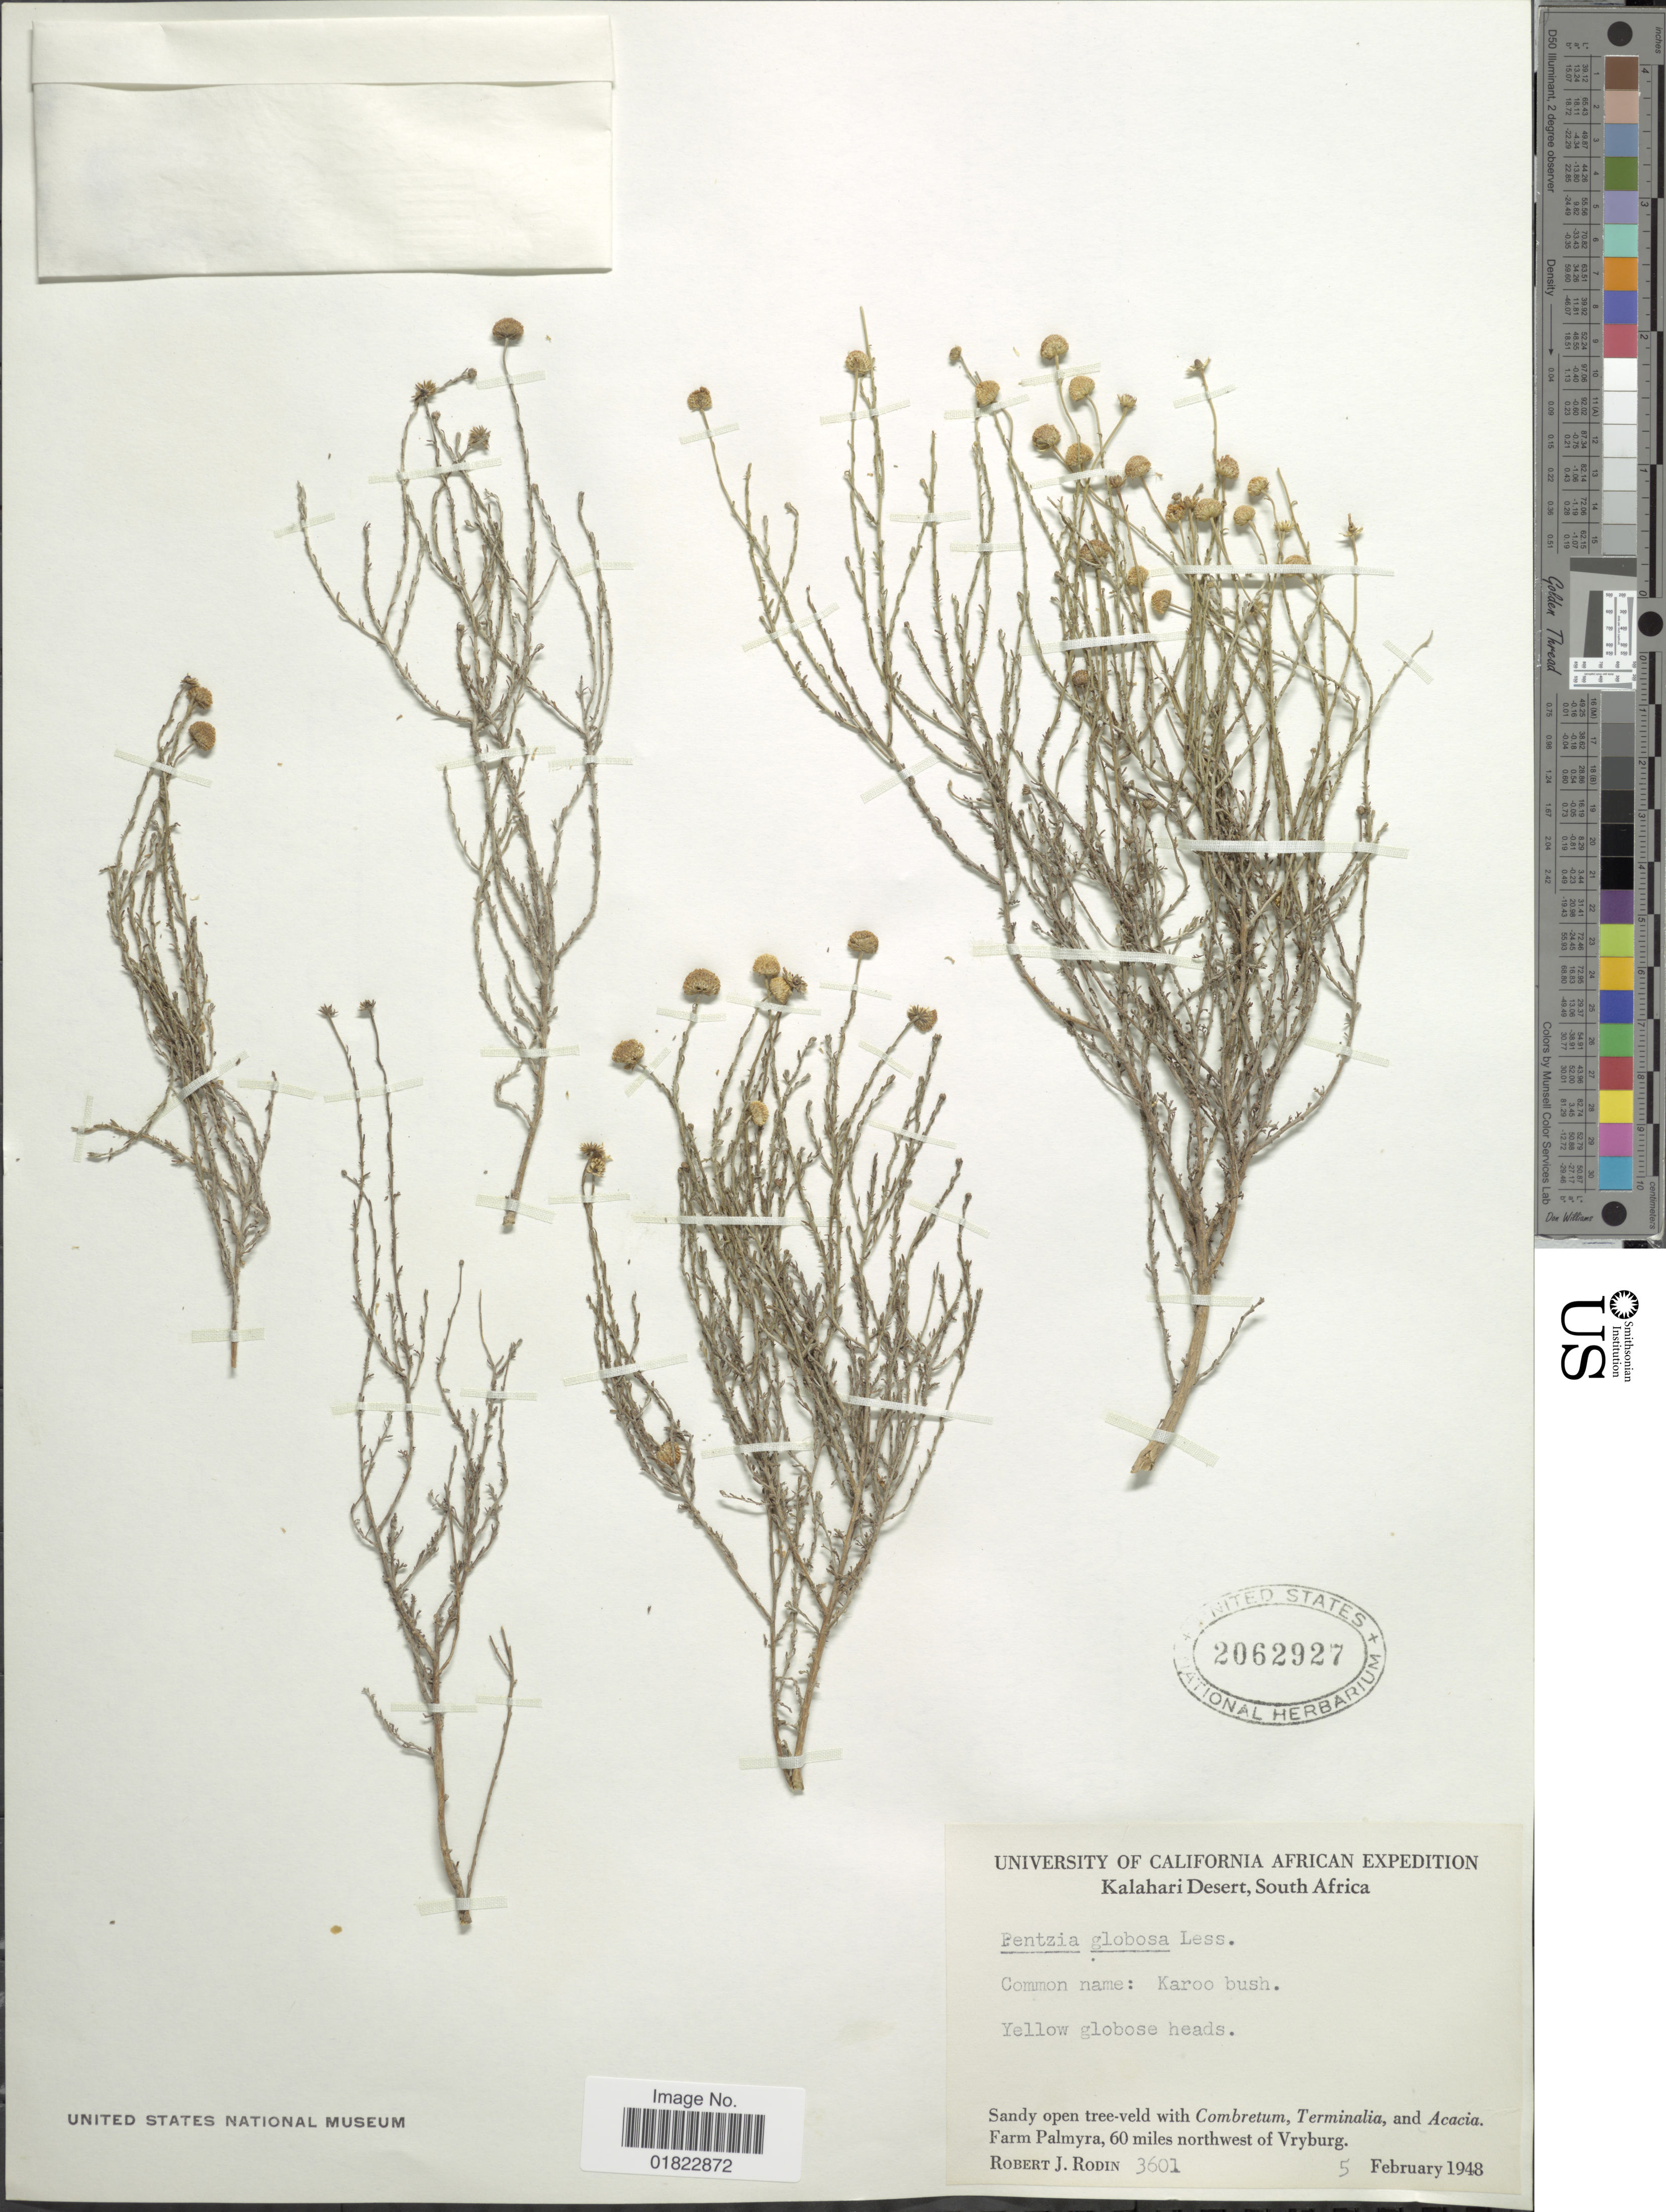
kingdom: Plantae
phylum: Tracheophyta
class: Magnoliopsida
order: Asterales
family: Asteraceae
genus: Pentzia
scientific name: Pentzia globosa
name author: Less.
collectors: R. J. Rodin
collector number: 3601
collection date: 1948-02-05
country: South Africa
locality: Kalahari Desert. South Africa. Farm Palmyra, 60 miles northwest of Vryburg.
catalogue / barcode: US 2062927